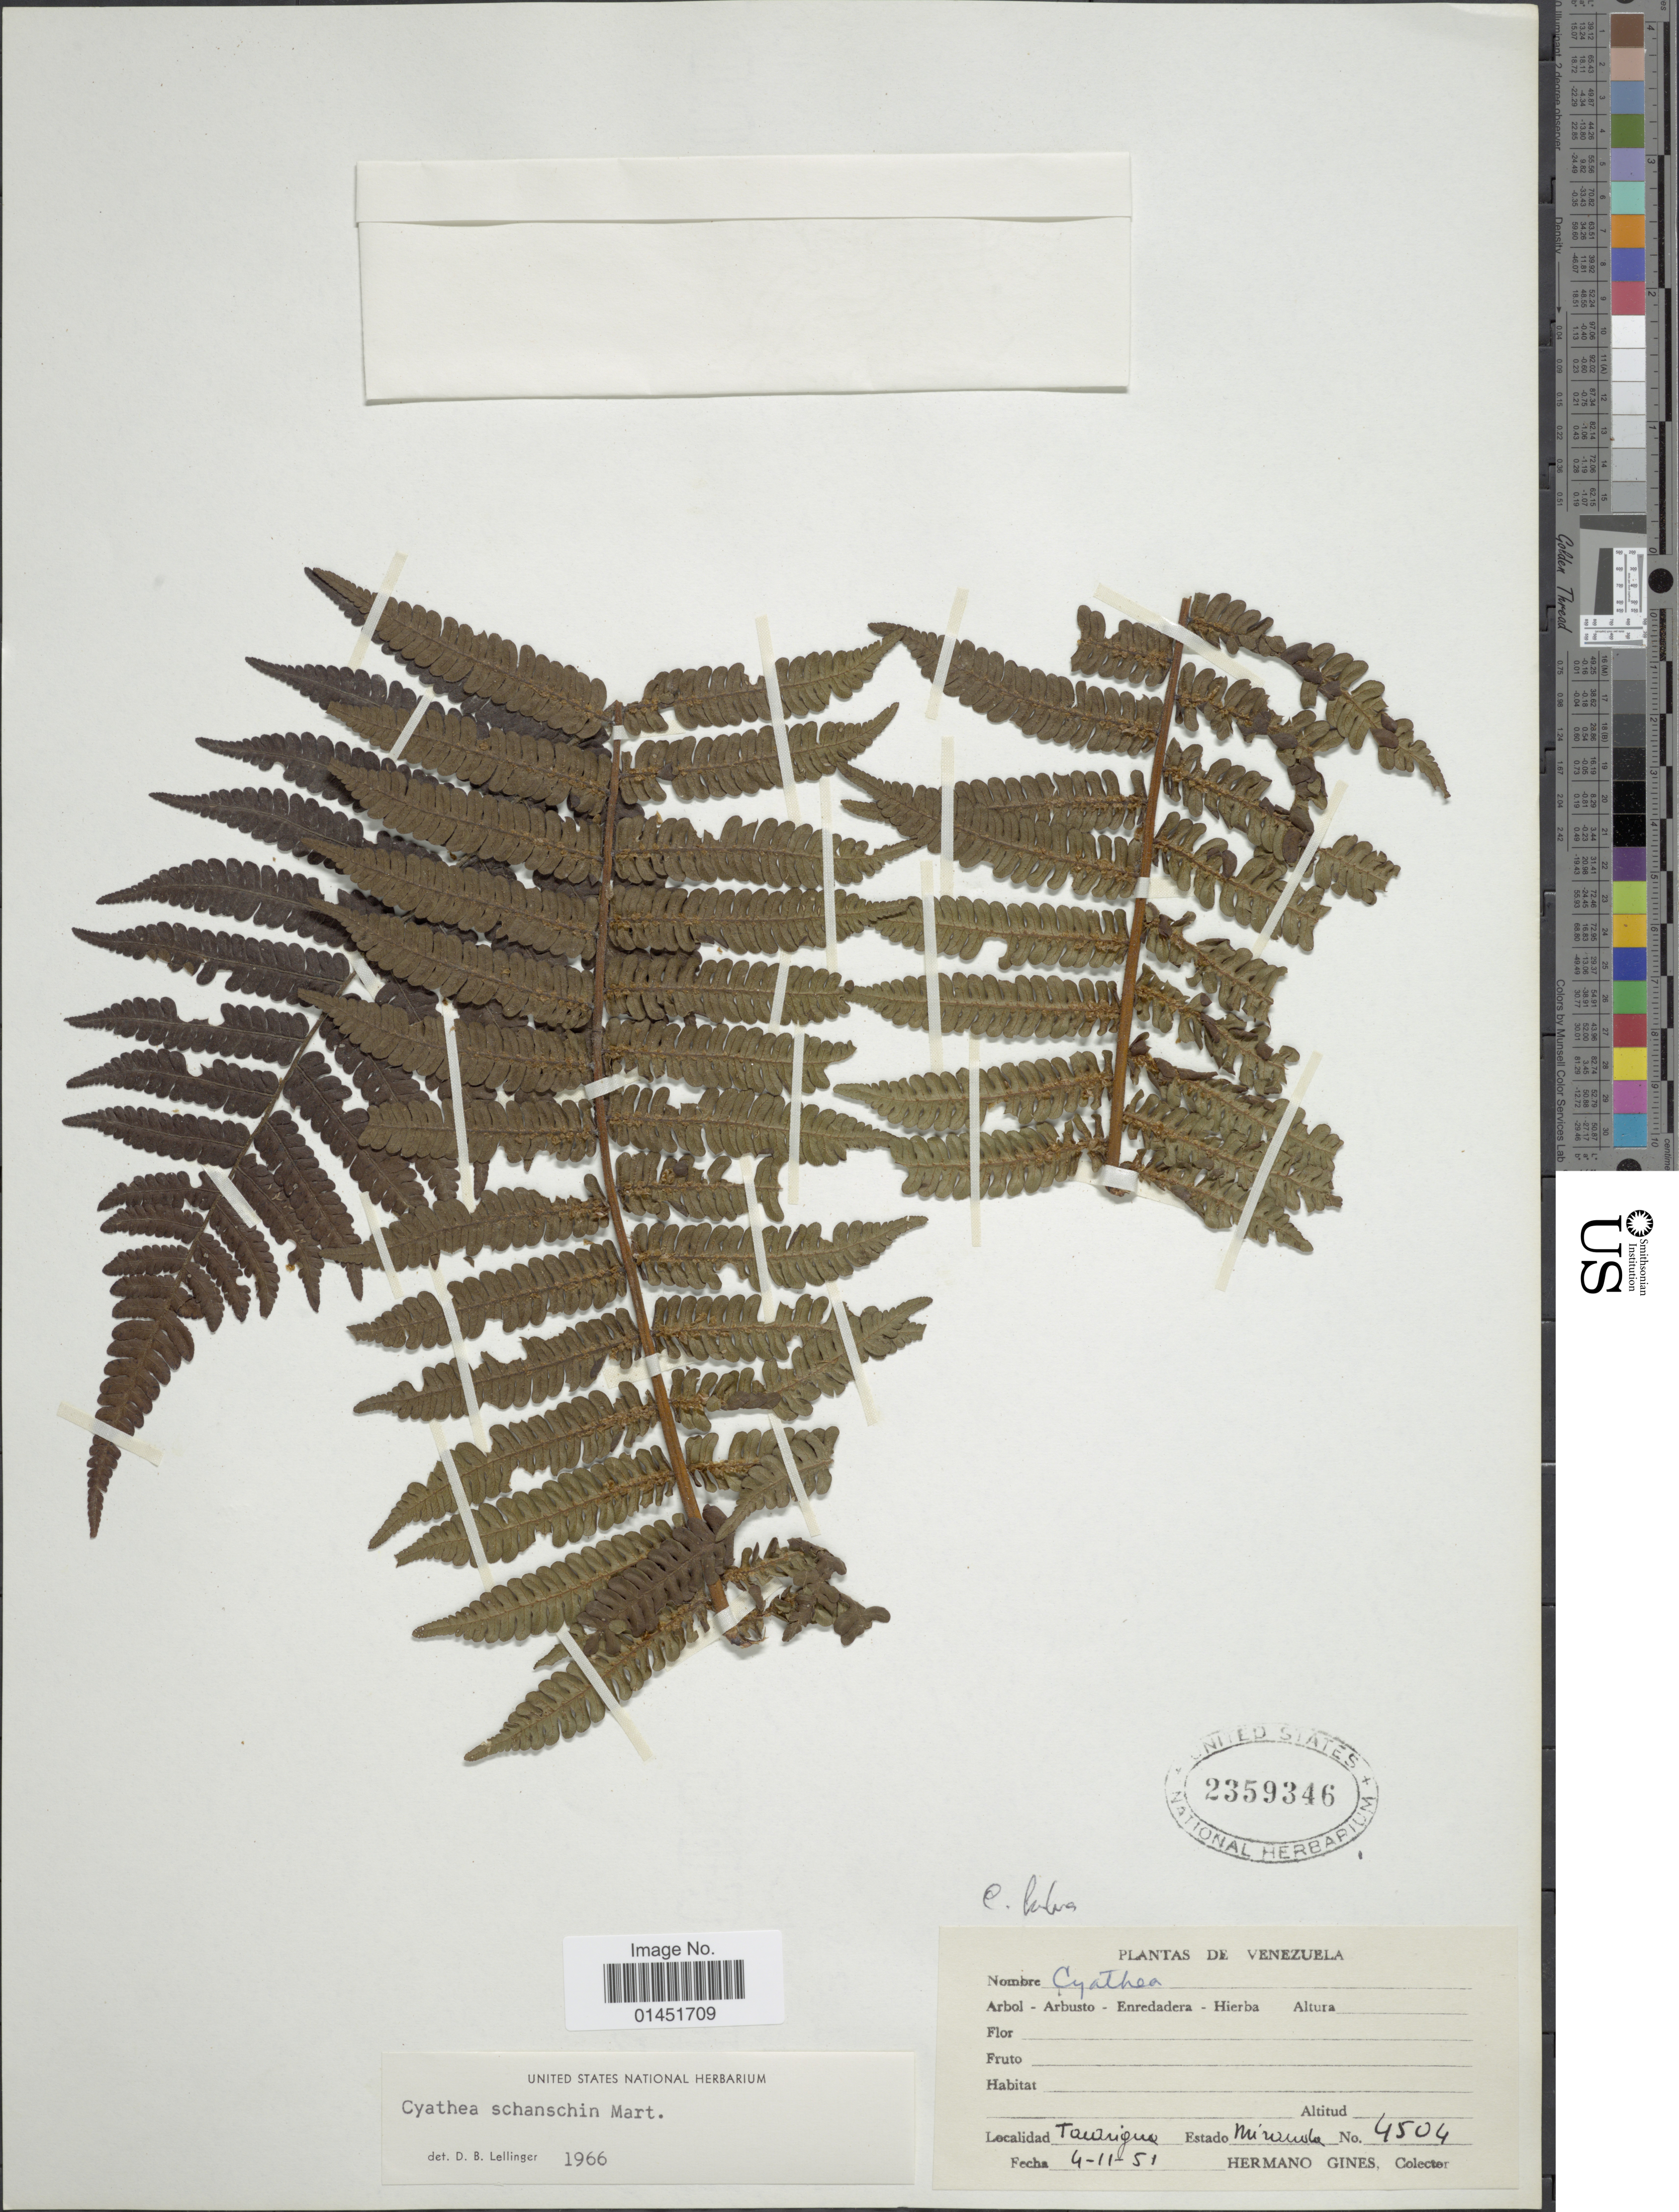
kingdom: Plantae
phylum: Tracheophyta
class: Polypodiopsida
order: Cyatheales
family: Cyatheaceae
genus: Cyathea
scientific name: Cyathea fulva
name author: (M. Martens & Galeotti) Fée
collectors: Bro. Gines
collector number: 4504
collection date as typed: Transcribed d/m/y: 4/11/51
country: Venezuela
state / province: Miranda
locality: Tacarigua, Miranda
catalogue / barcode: US 2359346